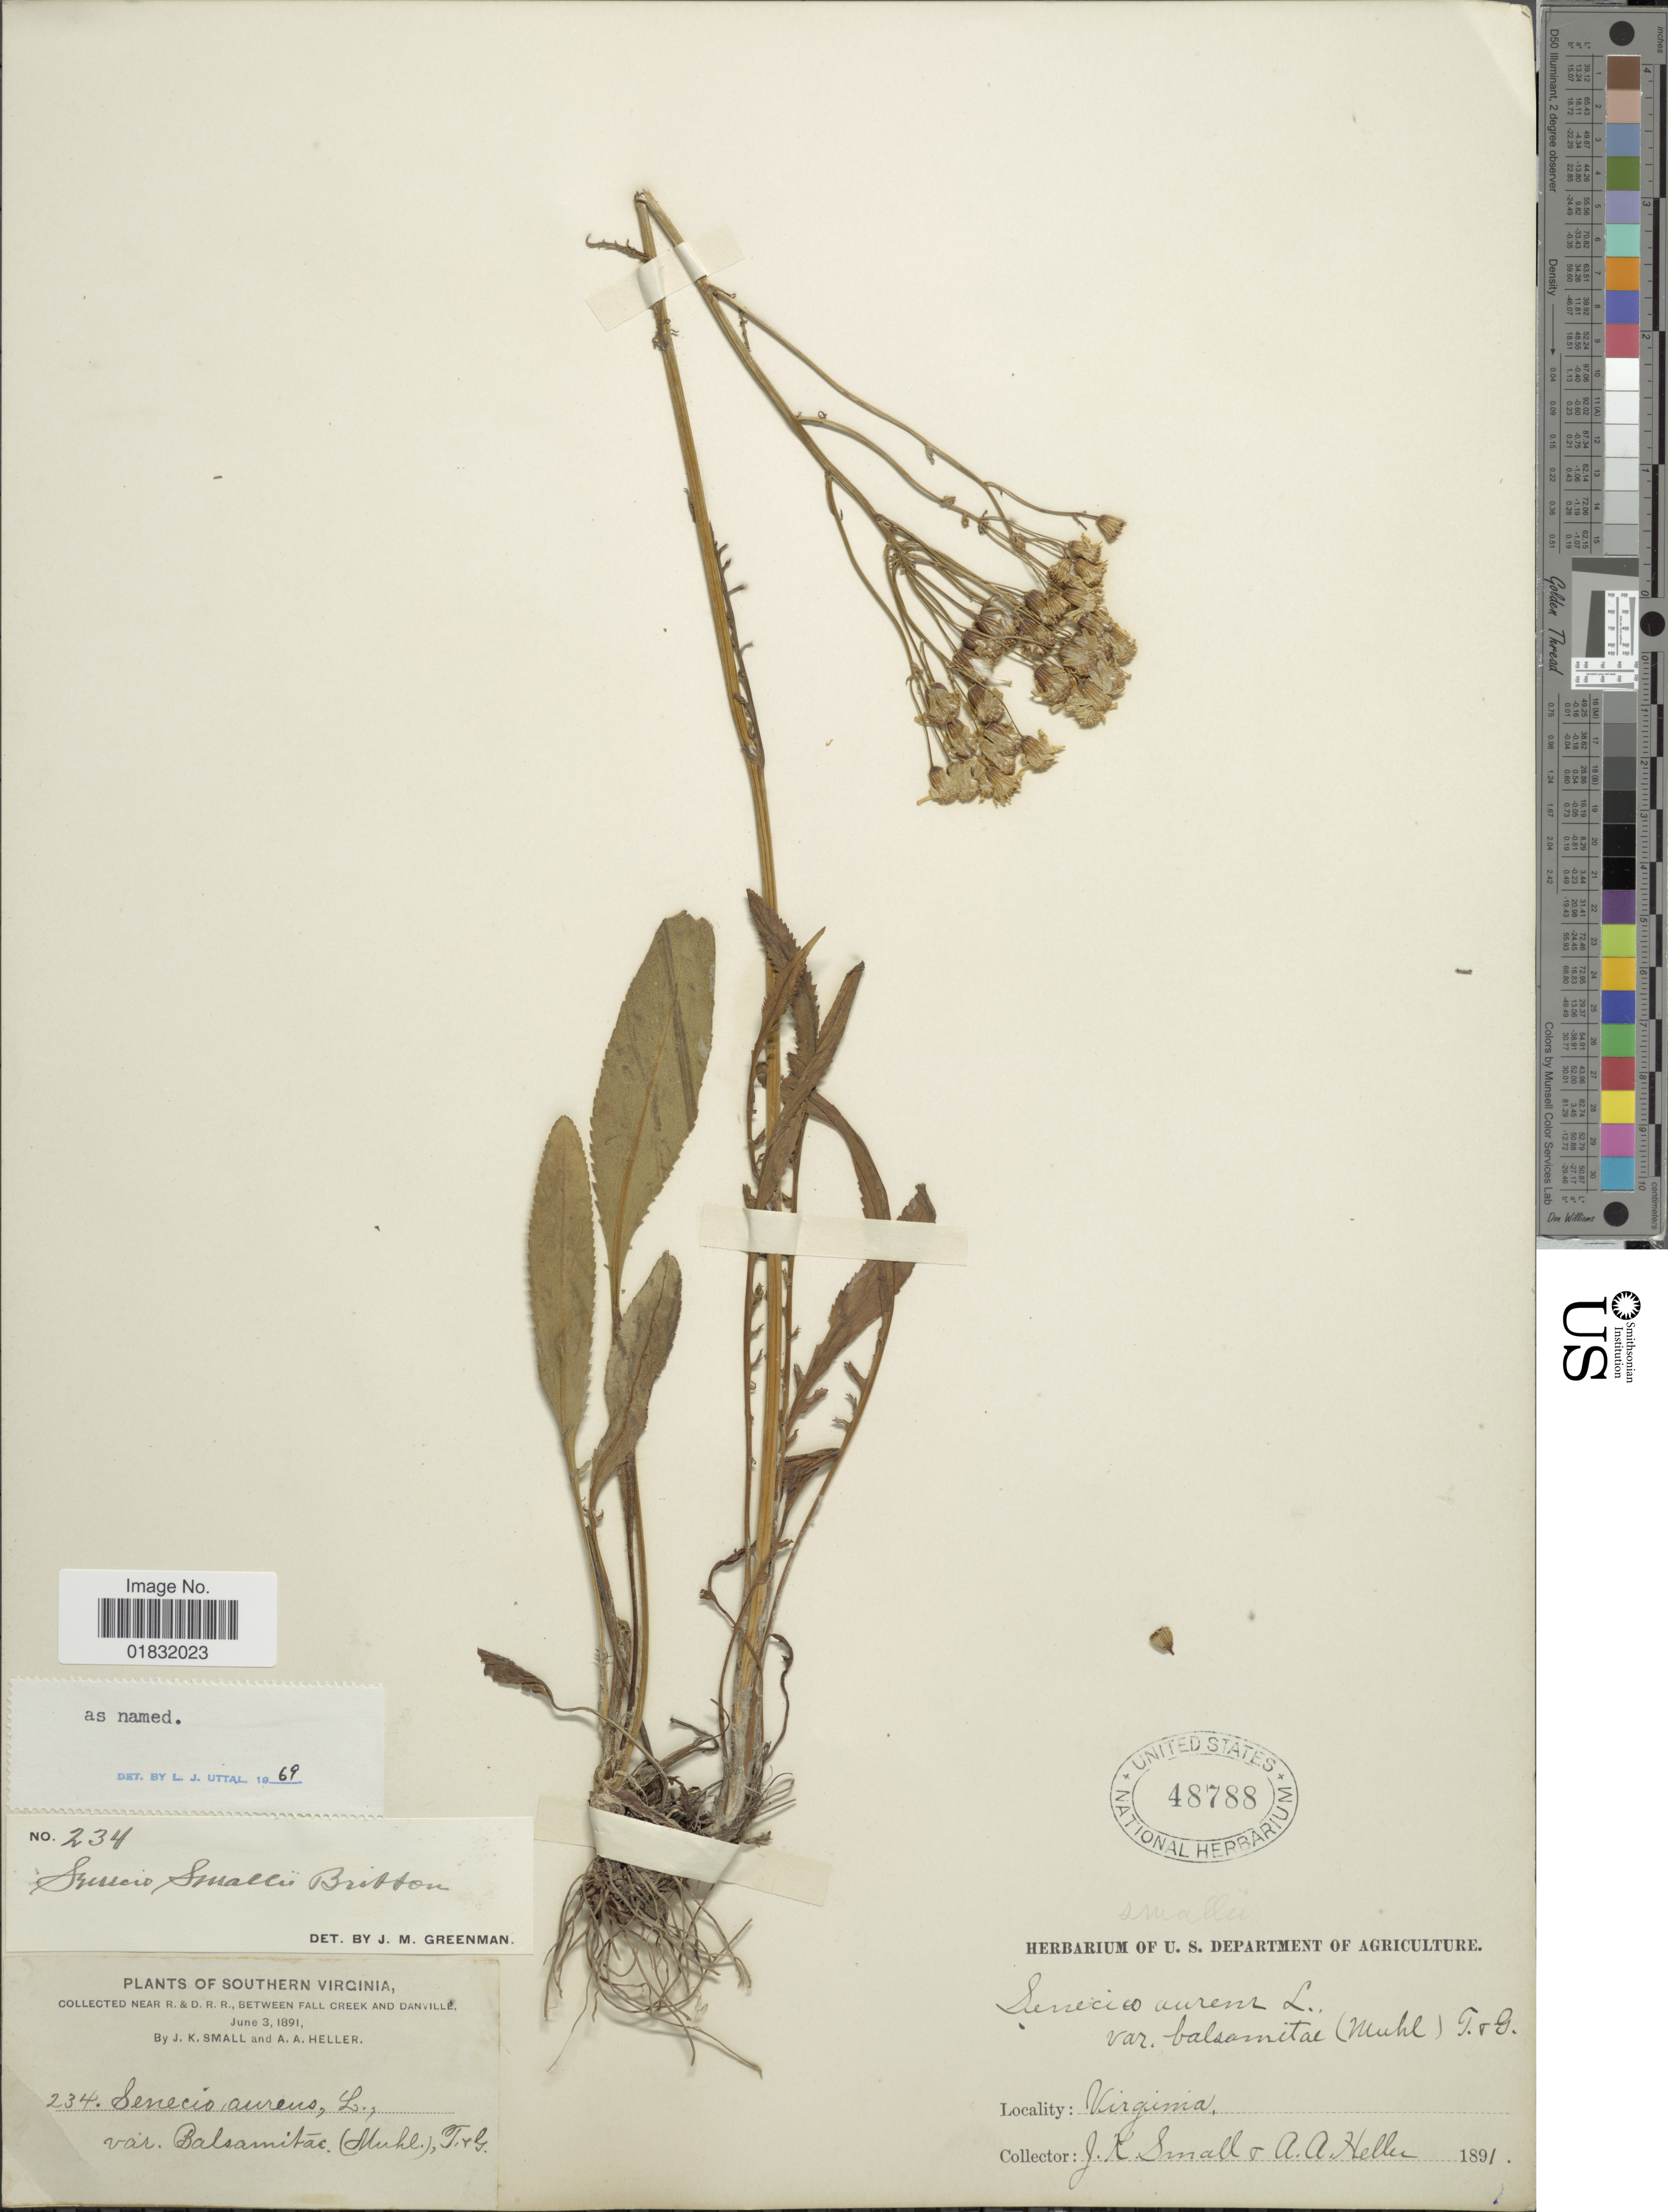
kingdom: Plantae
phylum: Tracheophyta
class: Magnoliopsida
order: Asterales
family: Asteraceae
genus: Packera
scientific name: Packera smallii Britton comb ined.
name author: Britton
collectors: J. K. Small & A. A. Heller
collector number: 234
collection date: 1891-06-03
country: United States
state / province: Virginia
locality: Southern Virginia, near R. & D.R.R. between Fall Creek and Danville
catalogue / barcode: US 48788